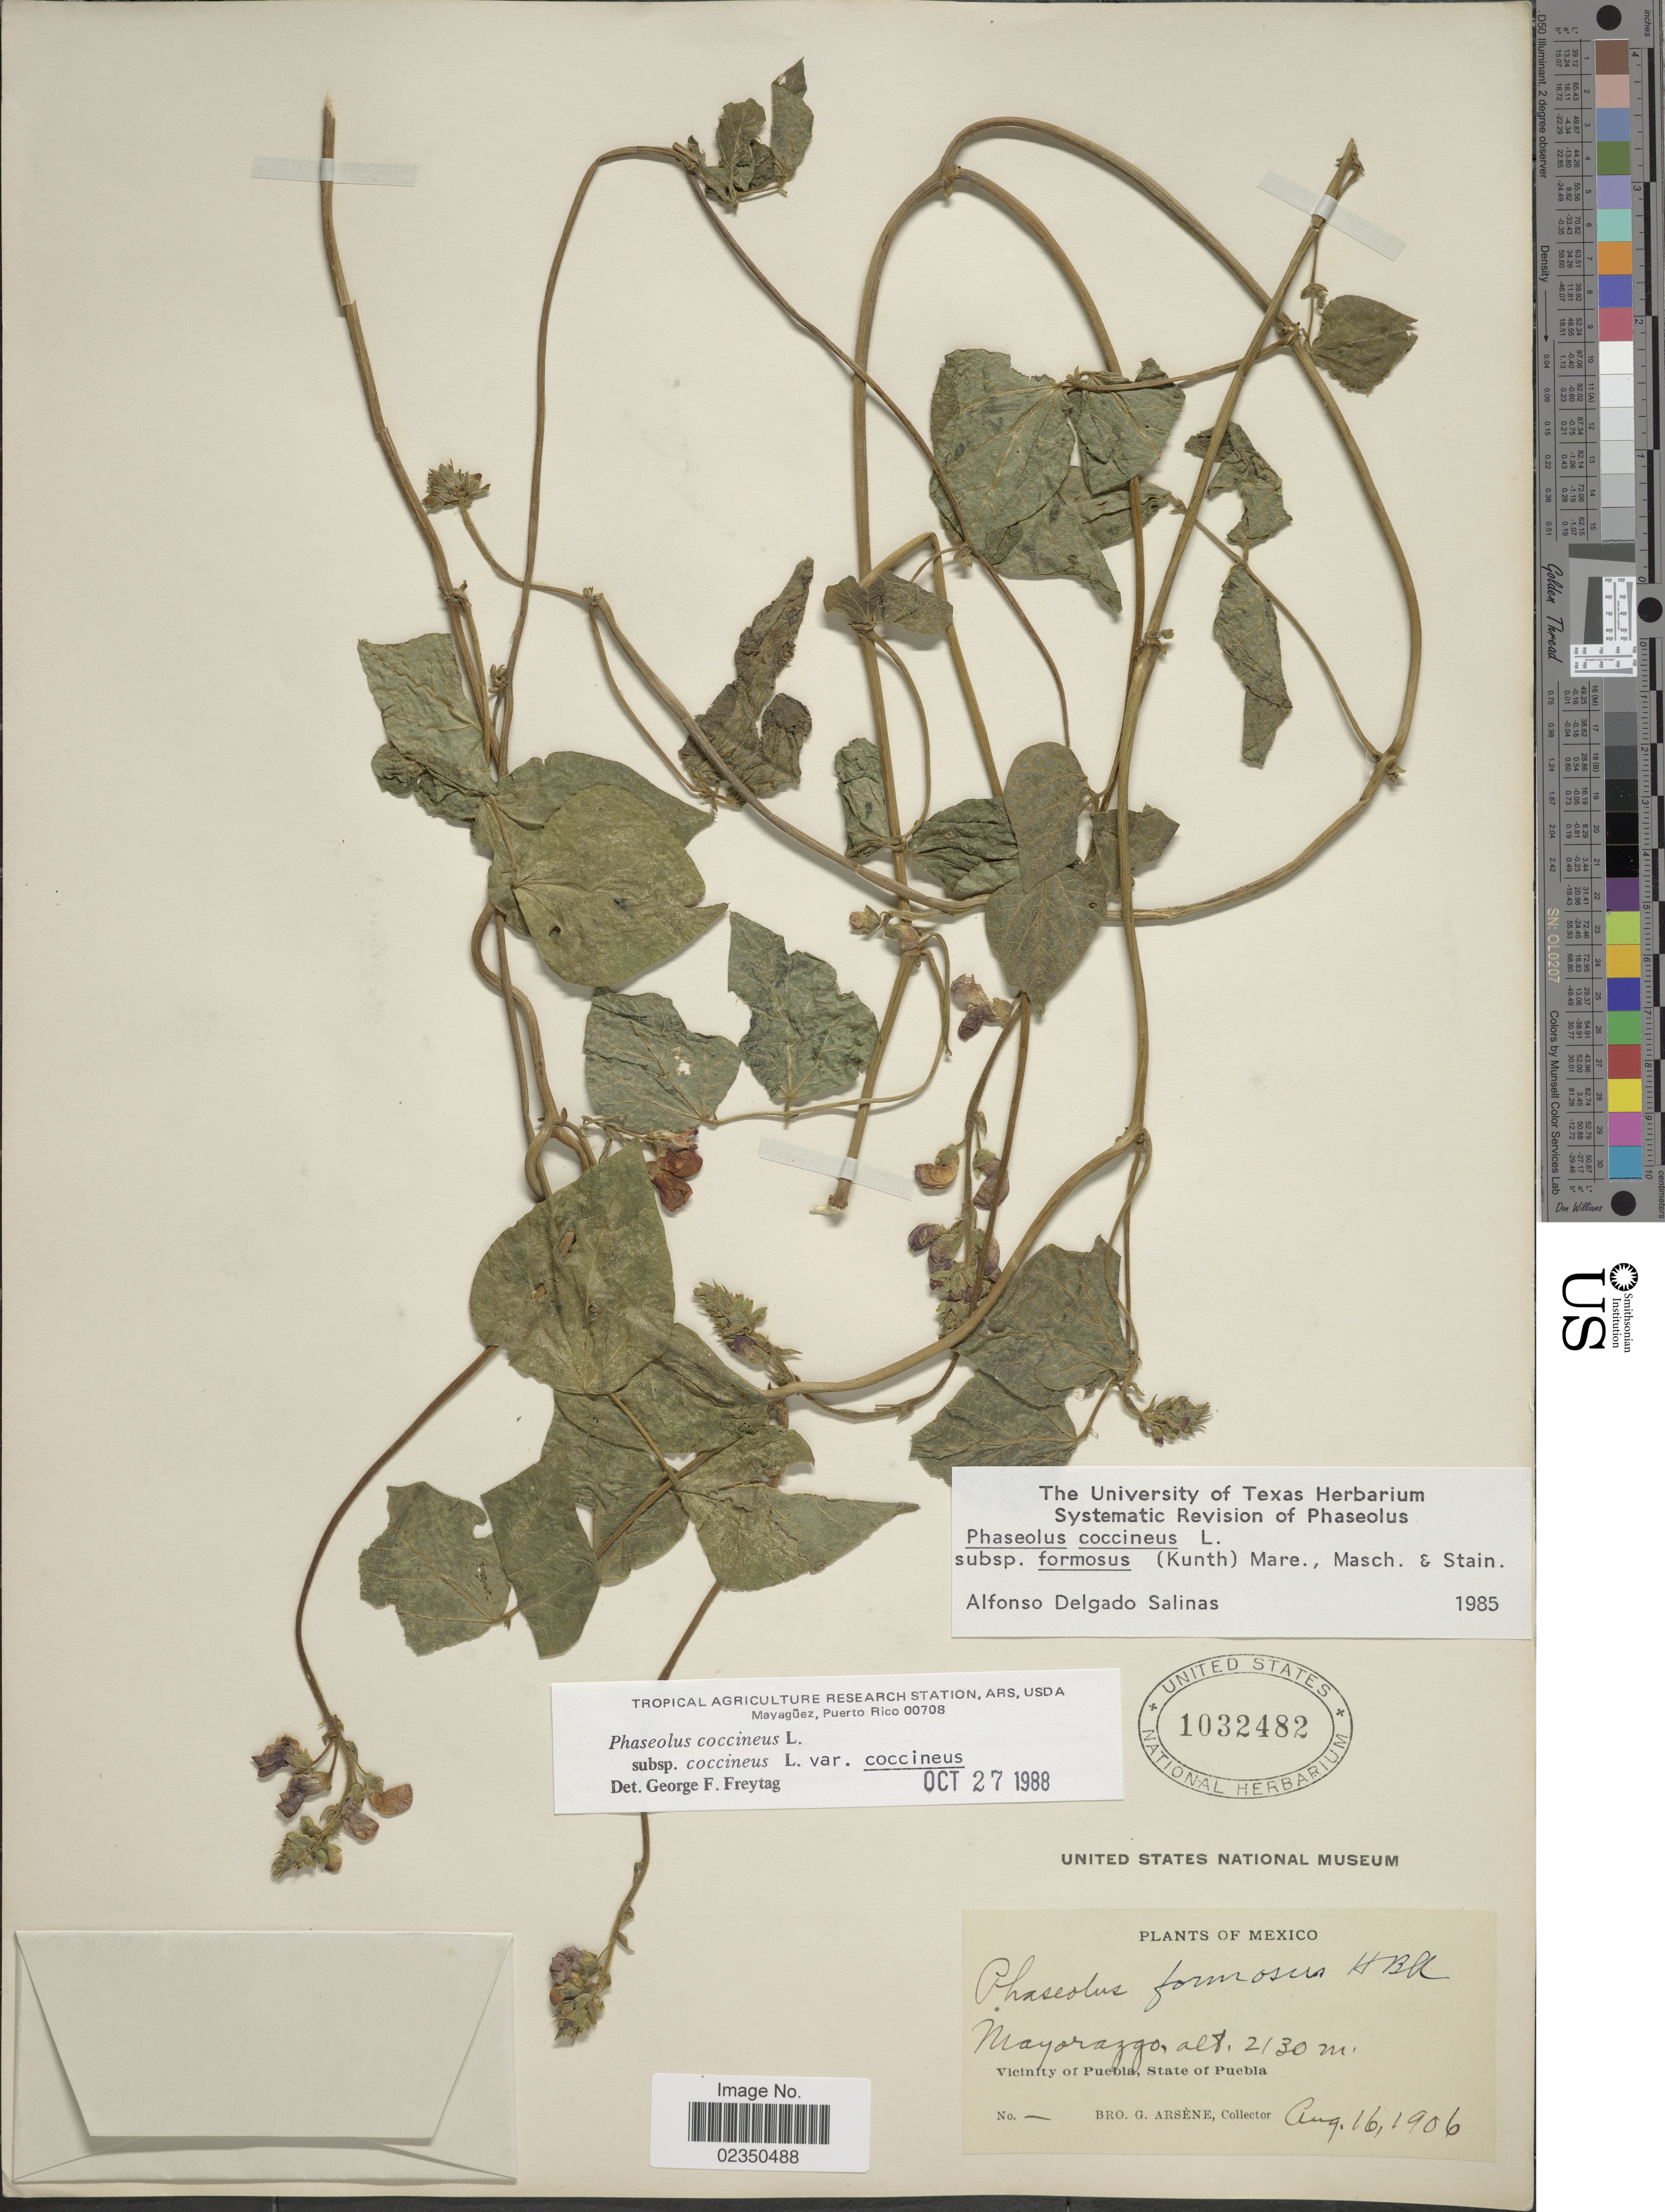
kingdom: Plantae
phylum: Tracheophyta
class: Magnoliopsida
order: Fabales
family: Fabaceae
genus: Phaseolus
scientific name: Phaseolus coccineus var. coccineus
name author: L.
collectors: Bro. G. Arsène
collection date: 1906-08-16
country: Mexico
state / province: Puebla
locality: Mayorazgo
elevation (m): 2130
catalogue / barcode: US 1032482